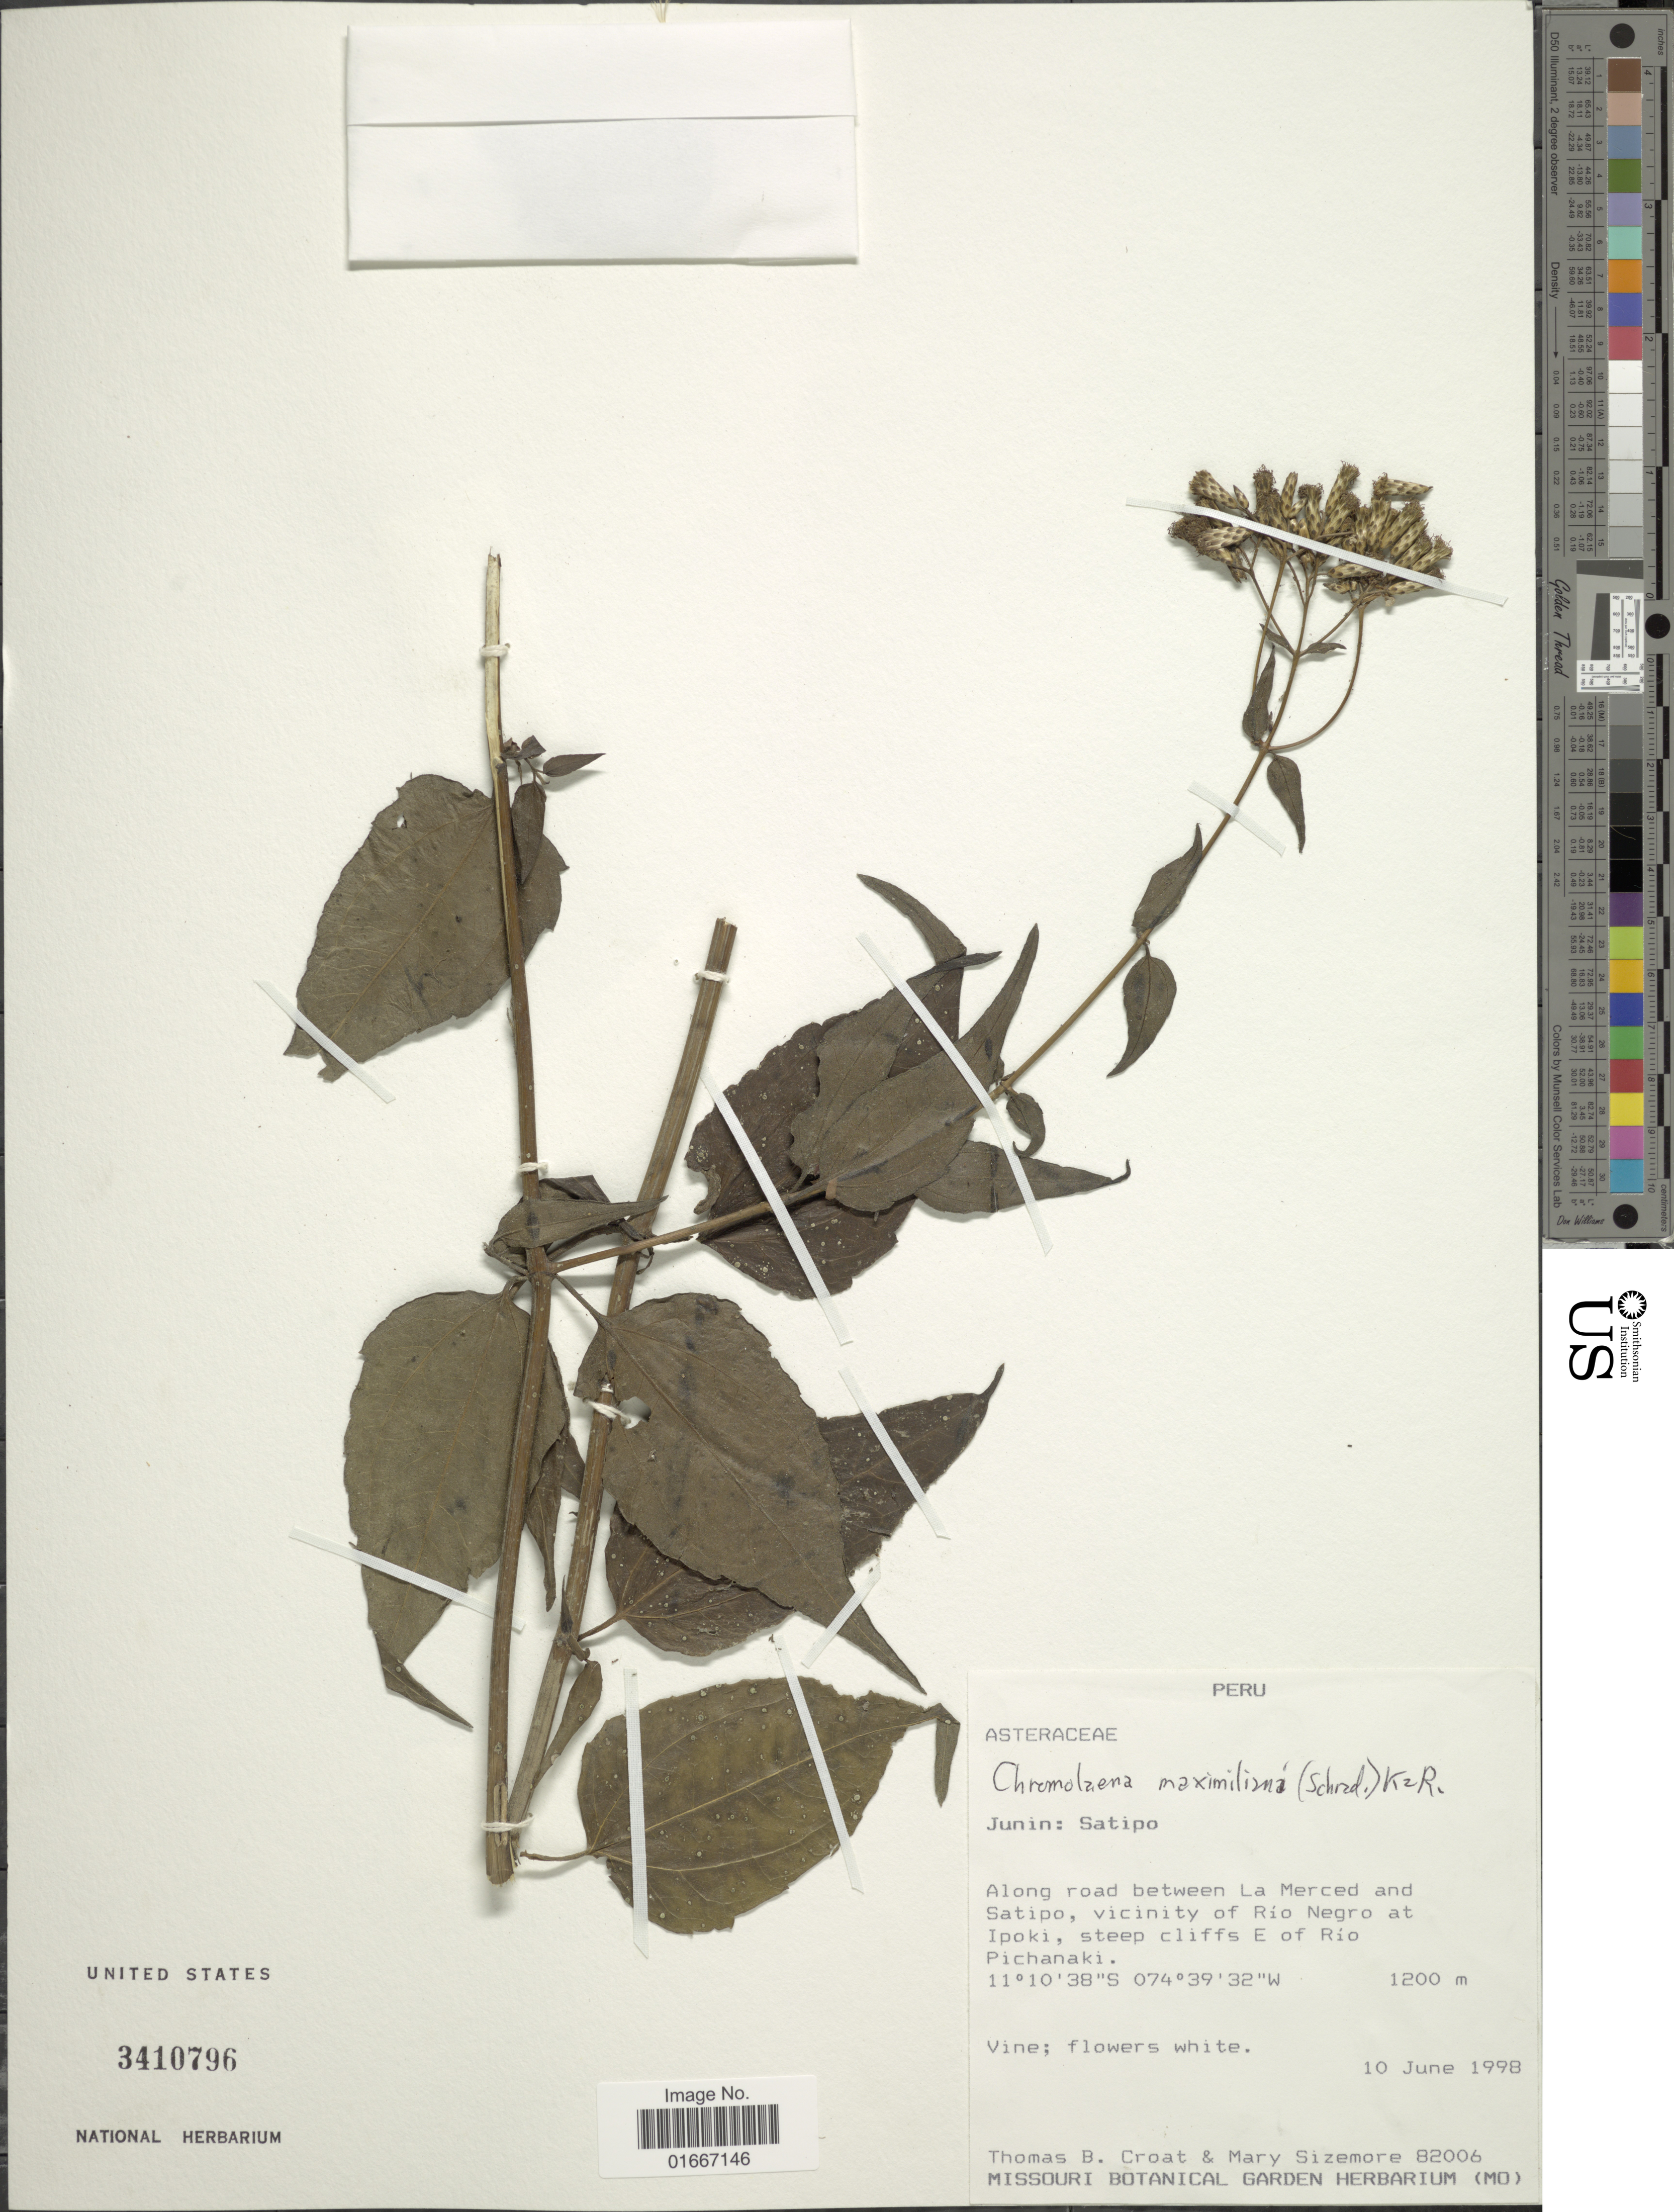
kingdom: Plantae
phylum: Tracheophyta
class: Magnoliopsida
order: Asterales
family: Asteraceae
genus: Chromolaena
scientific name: Chromolaena maximiliani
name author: (Schrad. ex DC.) R.M. King & H. Rob.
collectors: T. B. Croat & M. Sizemore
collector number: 82006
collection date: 1998-06-10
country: Peru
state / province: Junín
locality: Peru. Junin: Satipo. Along road between La Merced and Satipo, vicinity of Rio Negro at Ipoki, steep cliffs E of Rio Pichanaki.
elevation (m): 1200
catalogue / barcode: US 3410796